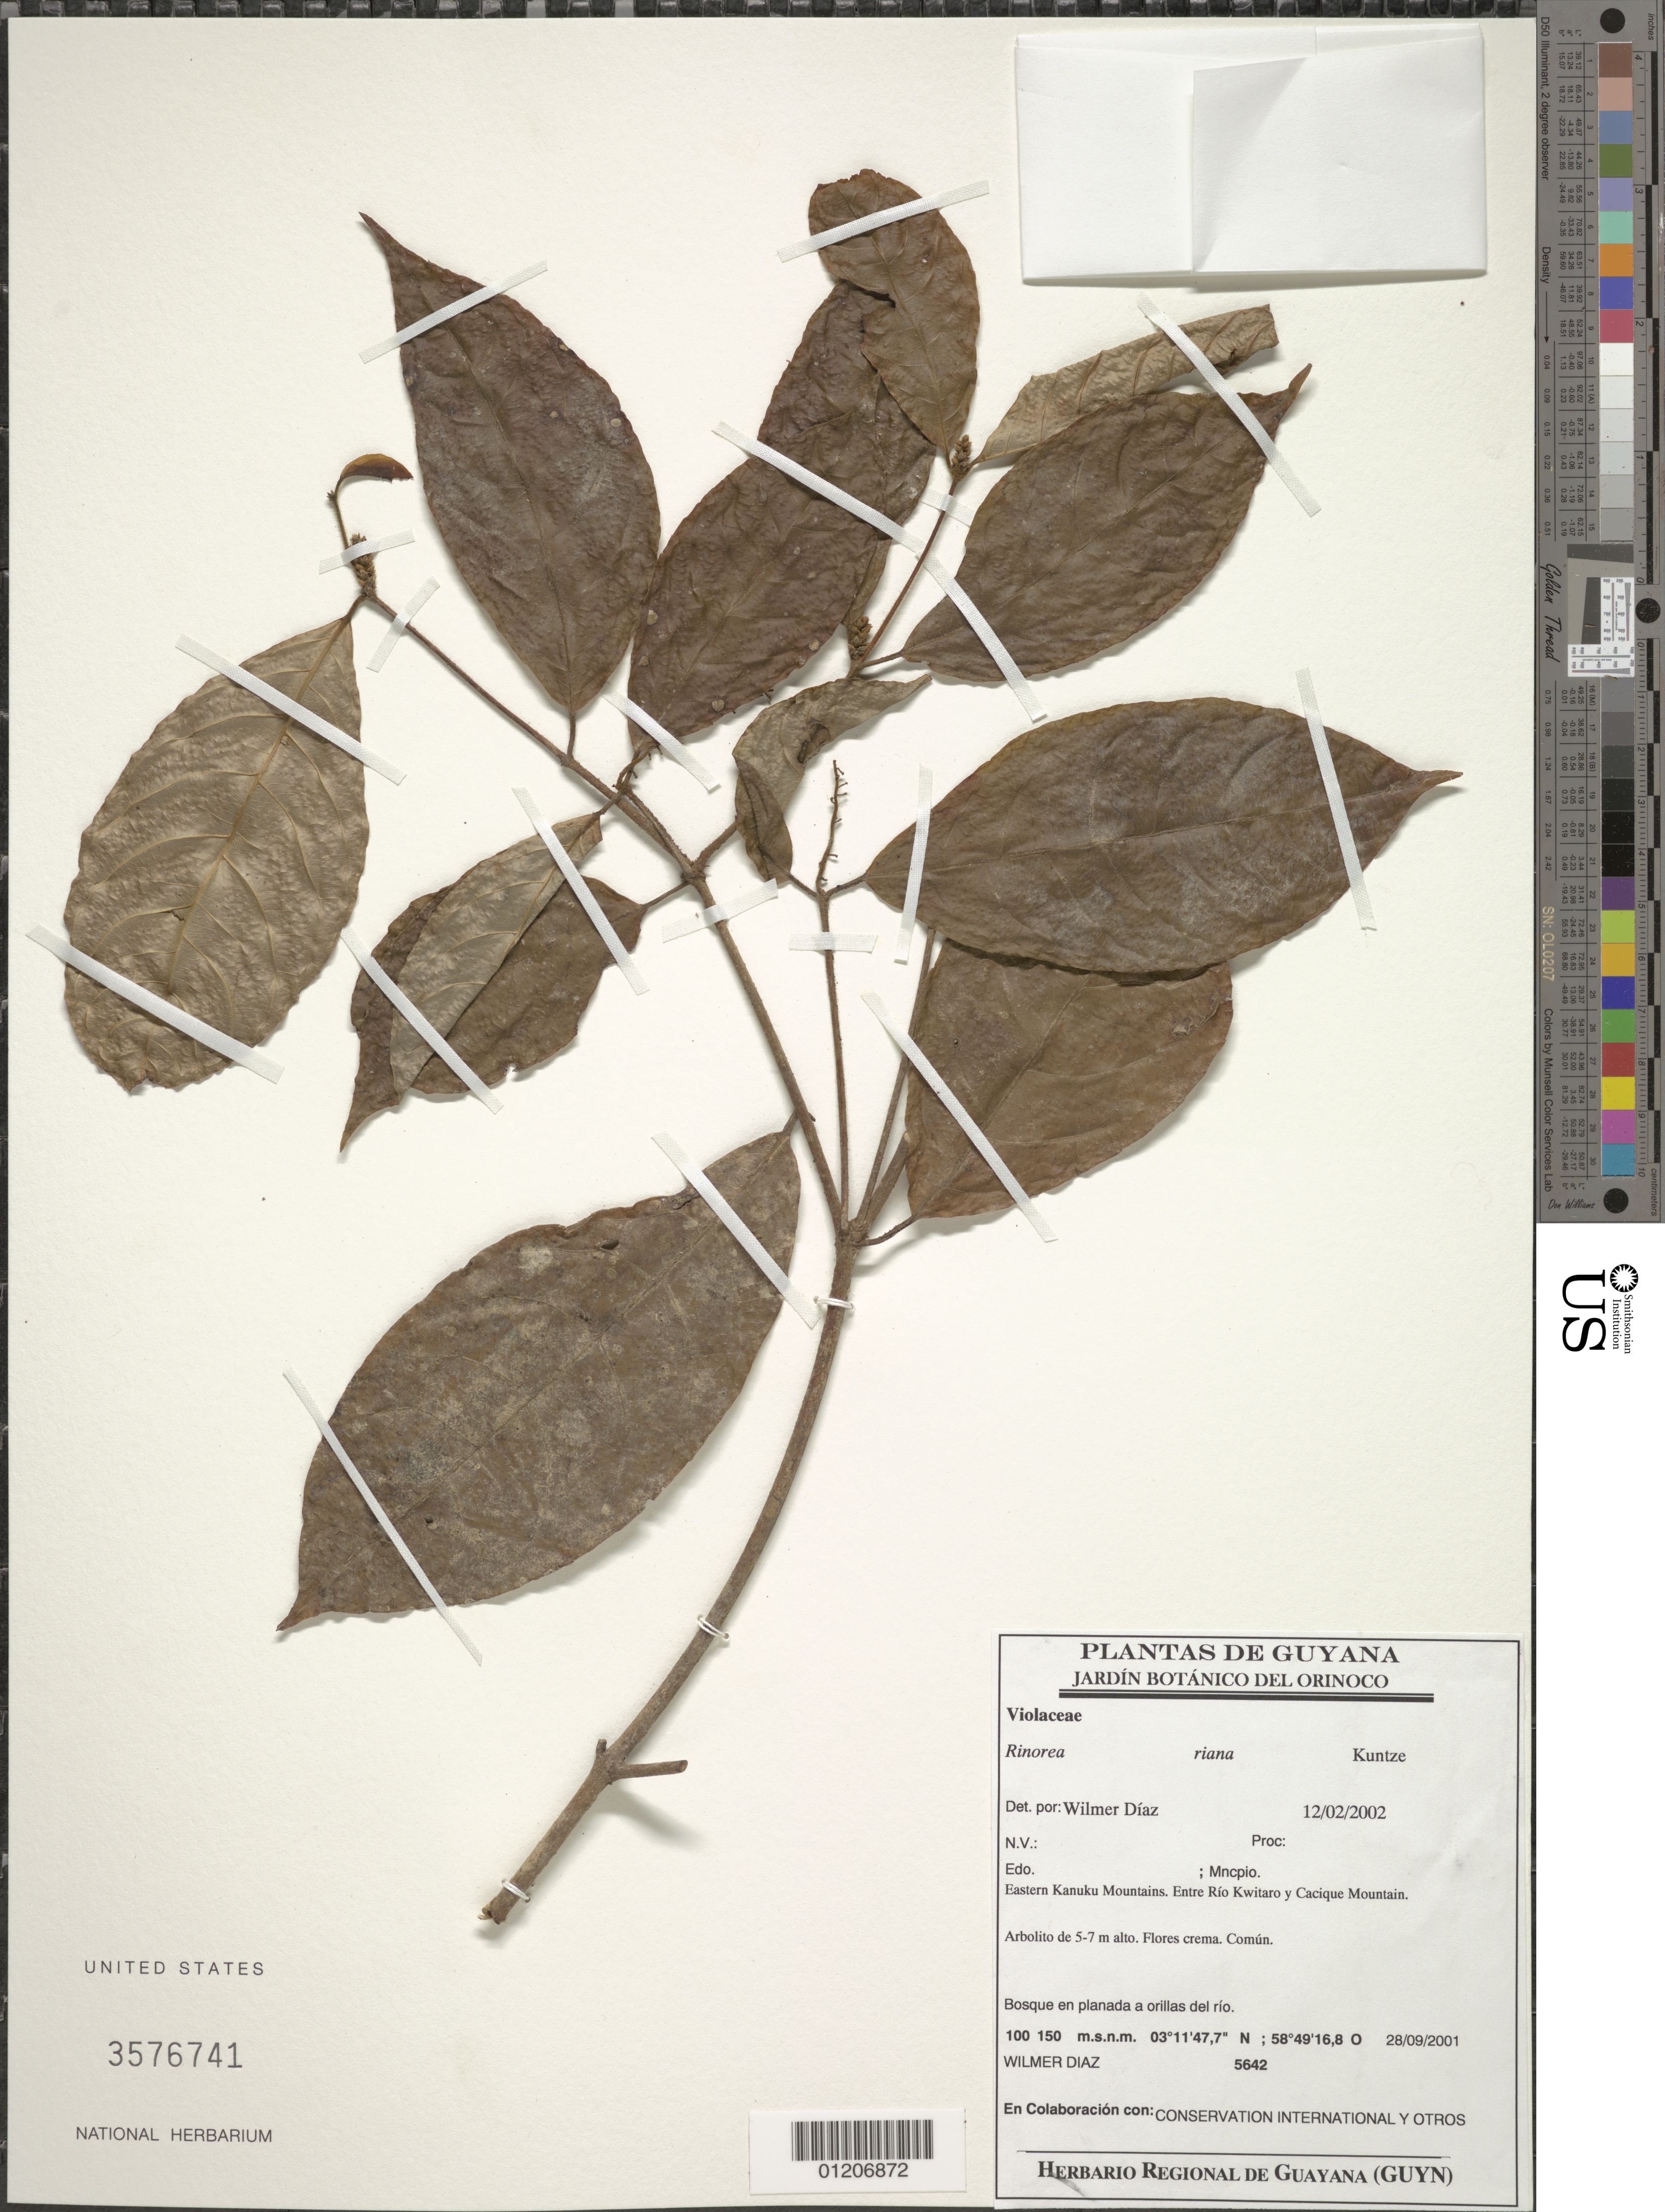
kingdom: Plantae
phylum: Tracheophyta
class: Magnoliopsida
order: Malpighiales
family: Violaceae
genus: Rinorea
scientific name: Rinorea pubiflora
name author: (Benth.) Sprague & Sandwith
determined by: Hoyos-Gomez, S. E.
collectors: W. Díaz P.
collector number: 5642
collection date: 2001-09-28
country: Guyana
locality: Easterns Kanuku Mountains. Entre Rio Kwitaro y Caicque Mountain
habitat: Bosque en planada a orillas de rio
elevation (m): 100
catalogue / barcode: US 3576741